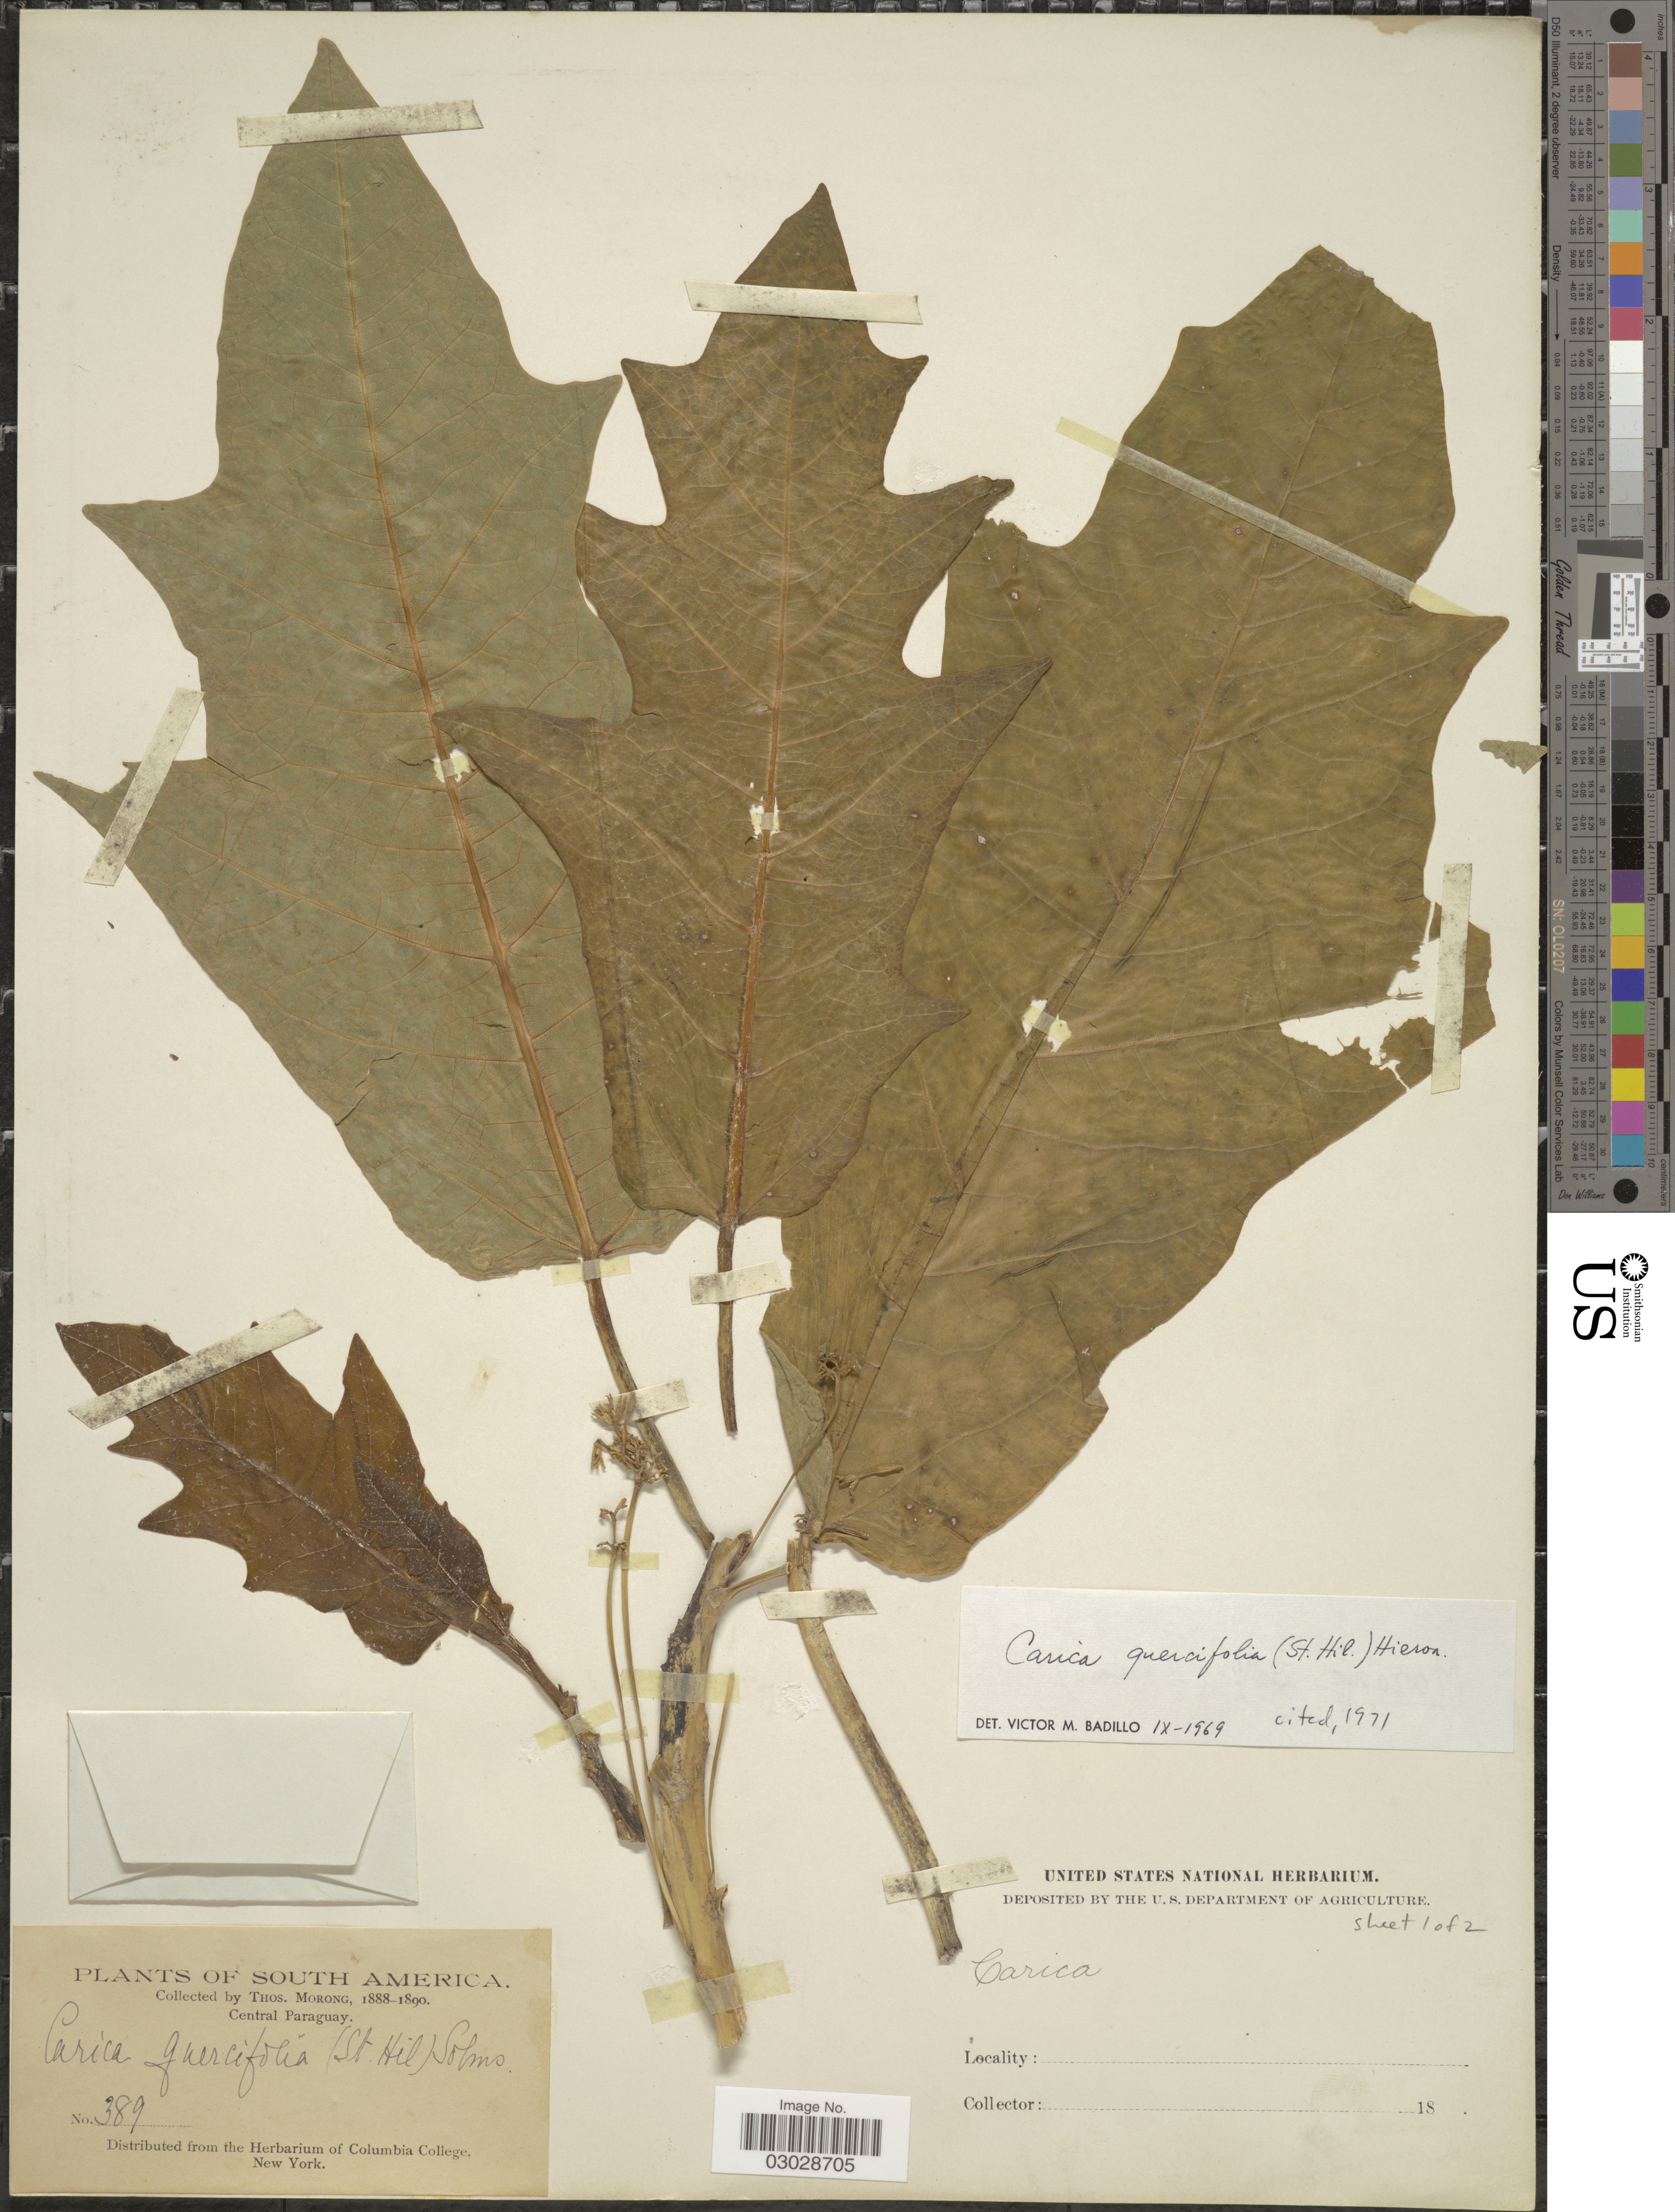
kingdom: Plantae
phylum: Tracheophyta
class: Magnoliopsida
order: Brassicales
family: Caricaceae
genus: Vasconcellea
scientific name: Vasconcellea quercifolia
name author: A. St.-Hil.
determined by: Strong, M. T., (US), Smithsonian Institution - National Museum of Natural History (UNITED STATES)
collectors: T. Morong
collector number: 389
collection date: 1888/1890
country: Paraguay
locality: Central Paraguay.